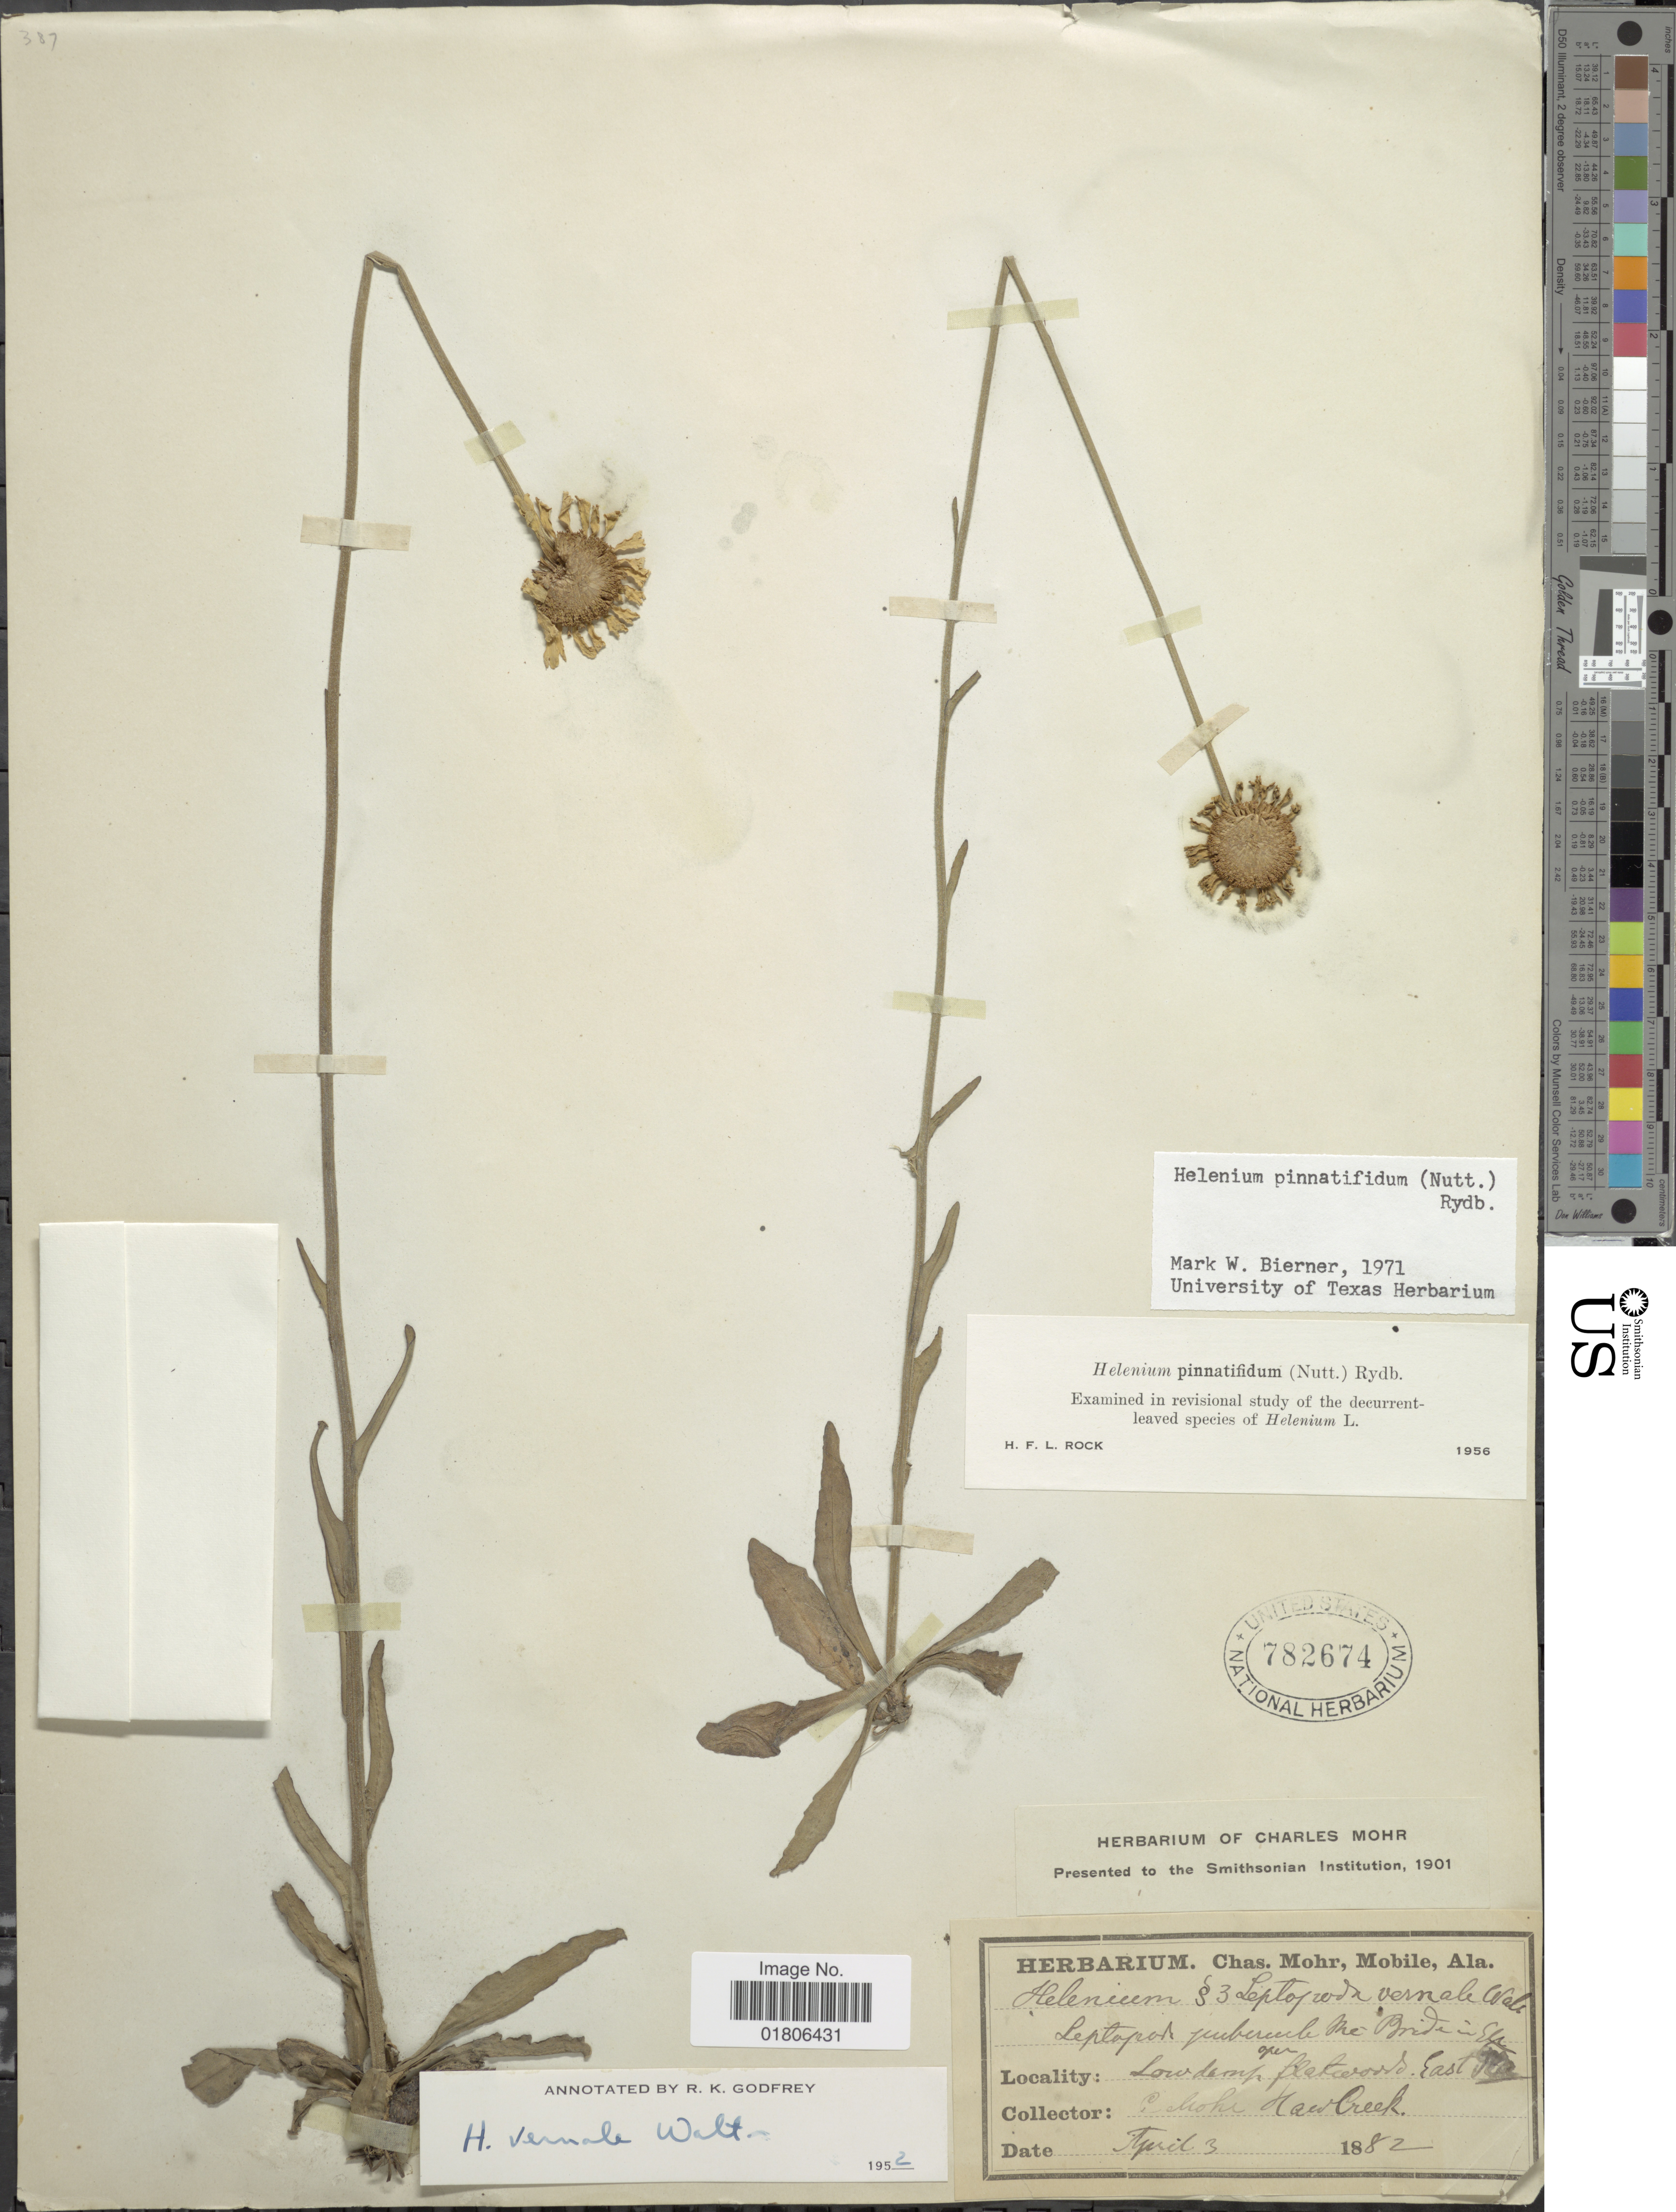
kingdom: Plantae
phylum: Tracheophyta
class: Magnoliopsida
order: Asterales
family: Asteraceae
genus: Helenium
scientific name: Helenium pinnatifidum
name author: (Schwein. ex Nutt.) Rydb.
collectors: C. T. Mohr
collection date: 1882-04-03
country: United States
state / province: North Carolina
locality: Low damp, flatwoods, East Haw Creek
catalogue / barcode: US 782674